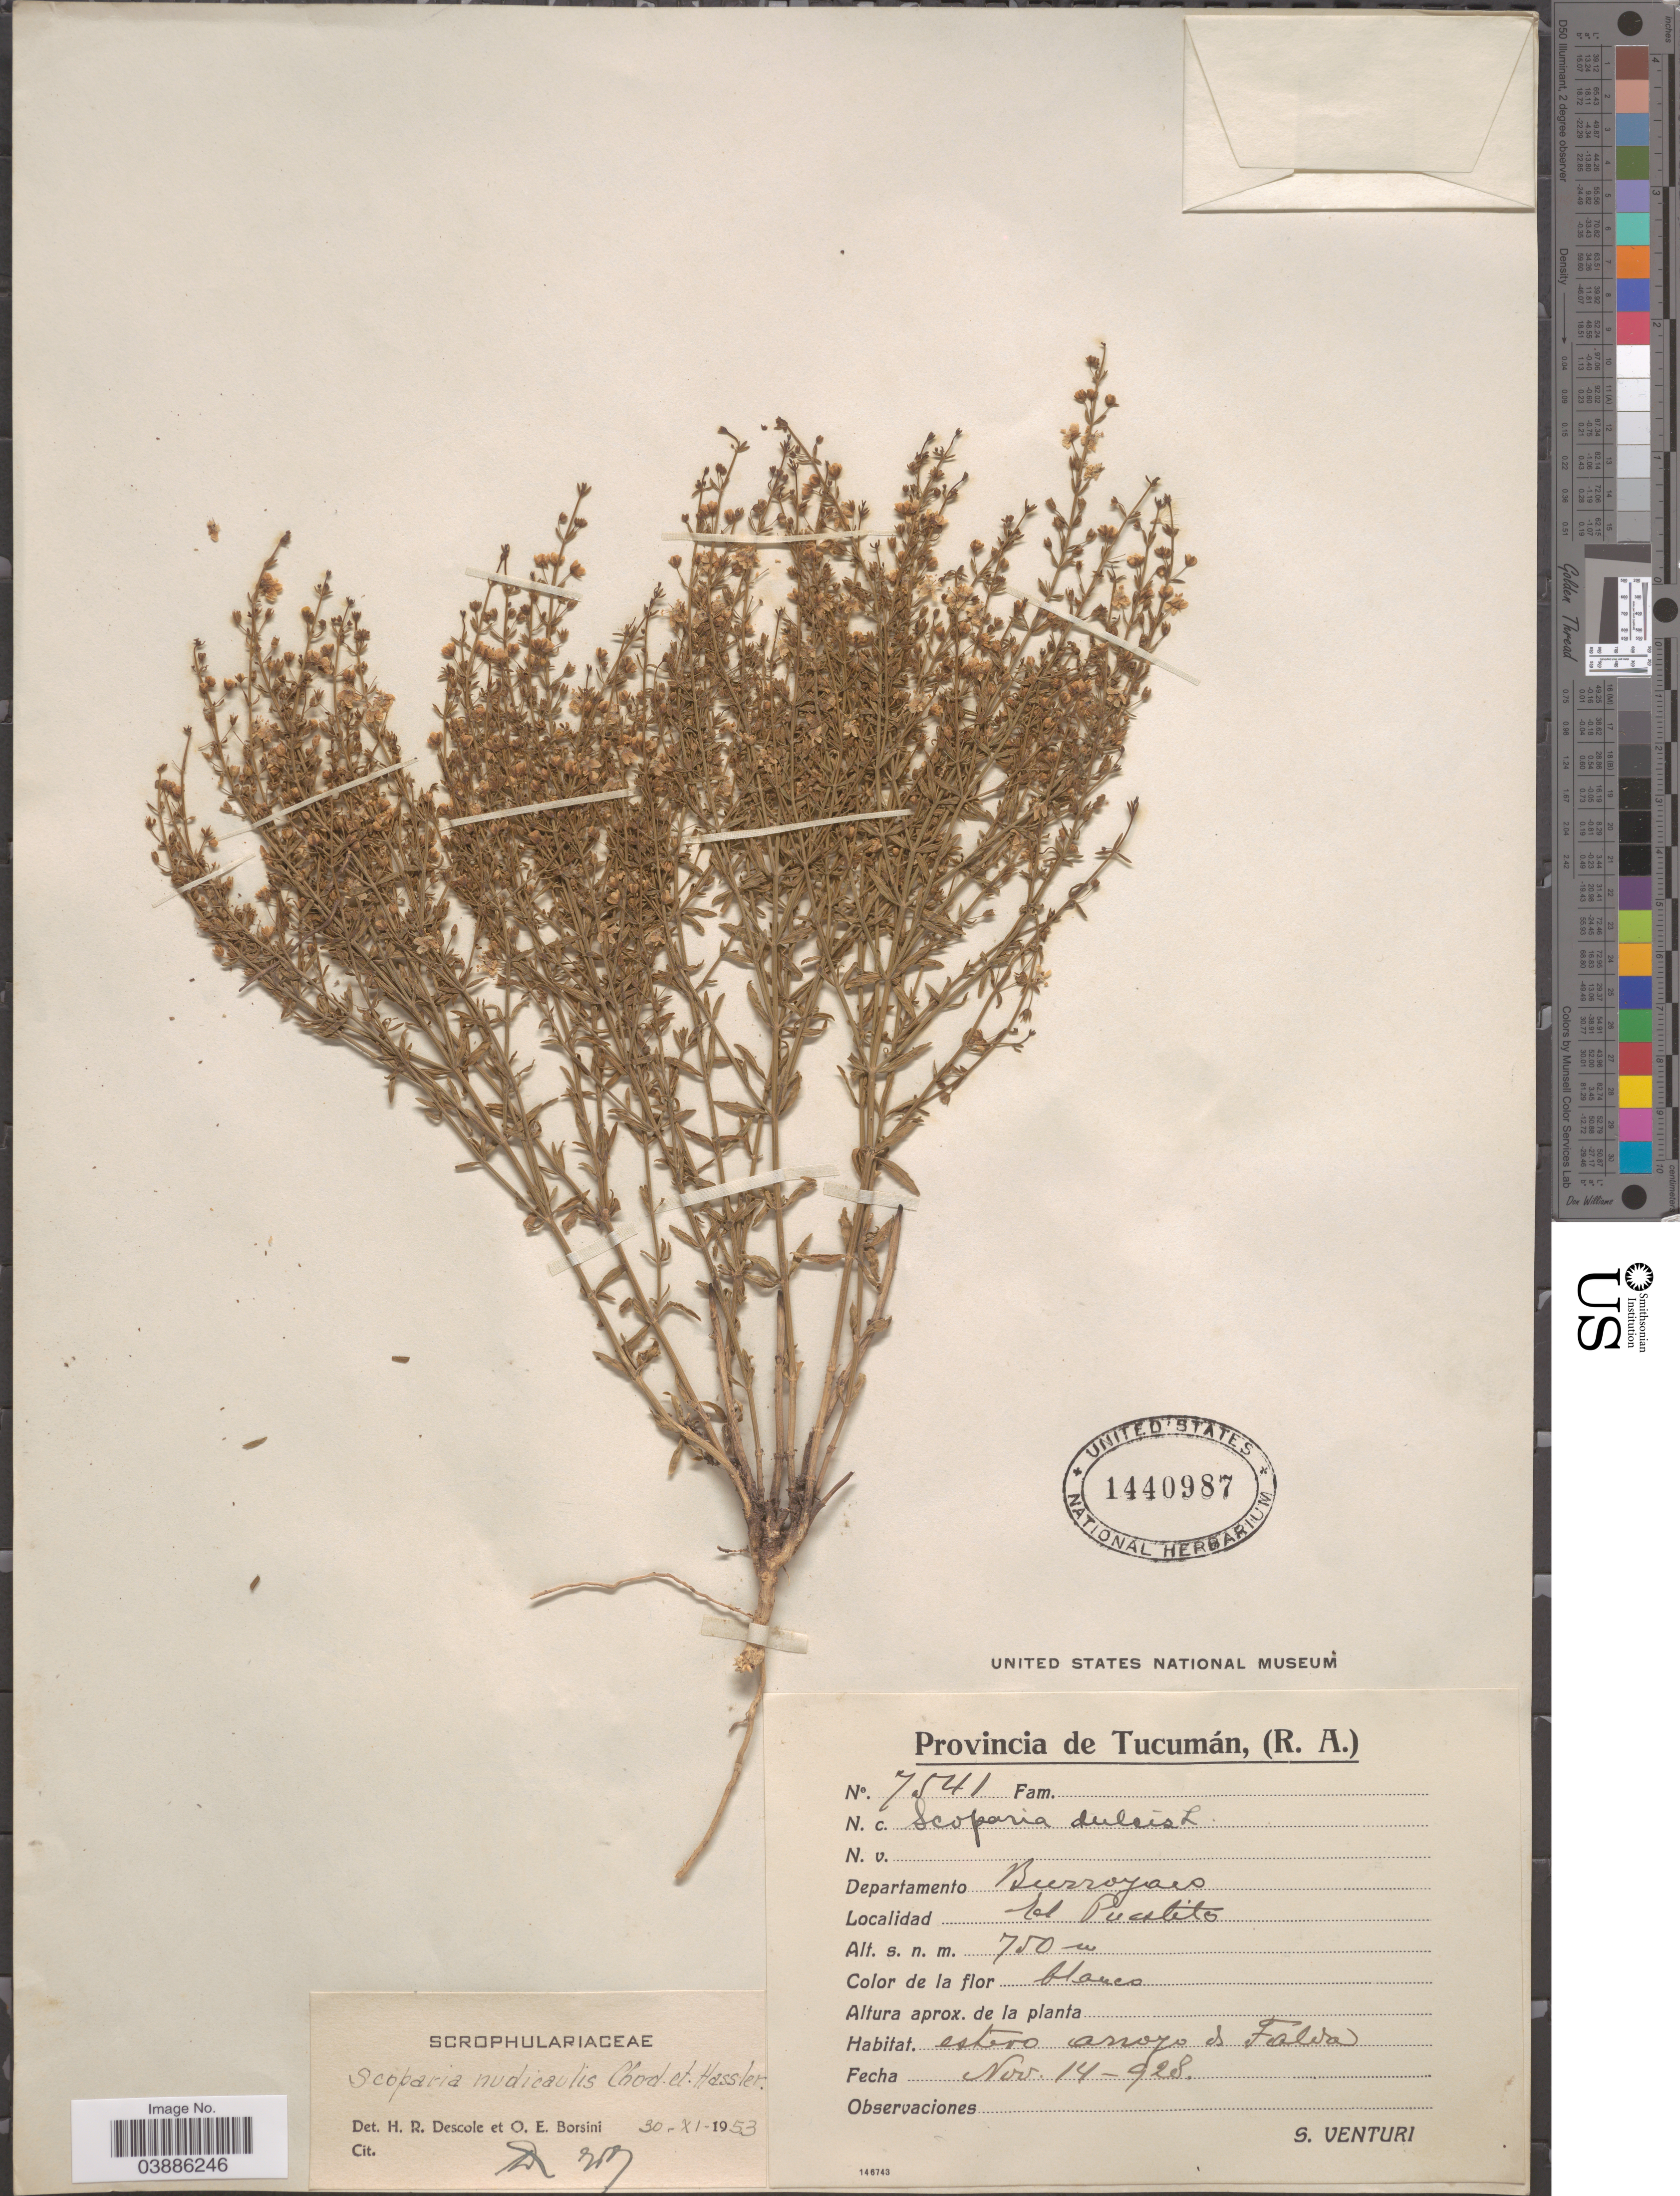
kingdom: Plantae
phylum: Tracheophyta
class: Magnoliopsida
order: Lamiales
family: Plantaginaceae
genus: Scoparia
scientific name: Scoparia nudicaulis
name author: Chodat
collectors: S. Venturi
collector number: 7541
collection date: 1928-11-14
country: Argentina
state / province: Tucuman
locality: Departamento Burruyacú. El Puestito. Estero arroyo de Falda.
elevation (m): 750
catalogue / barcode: US 1440987